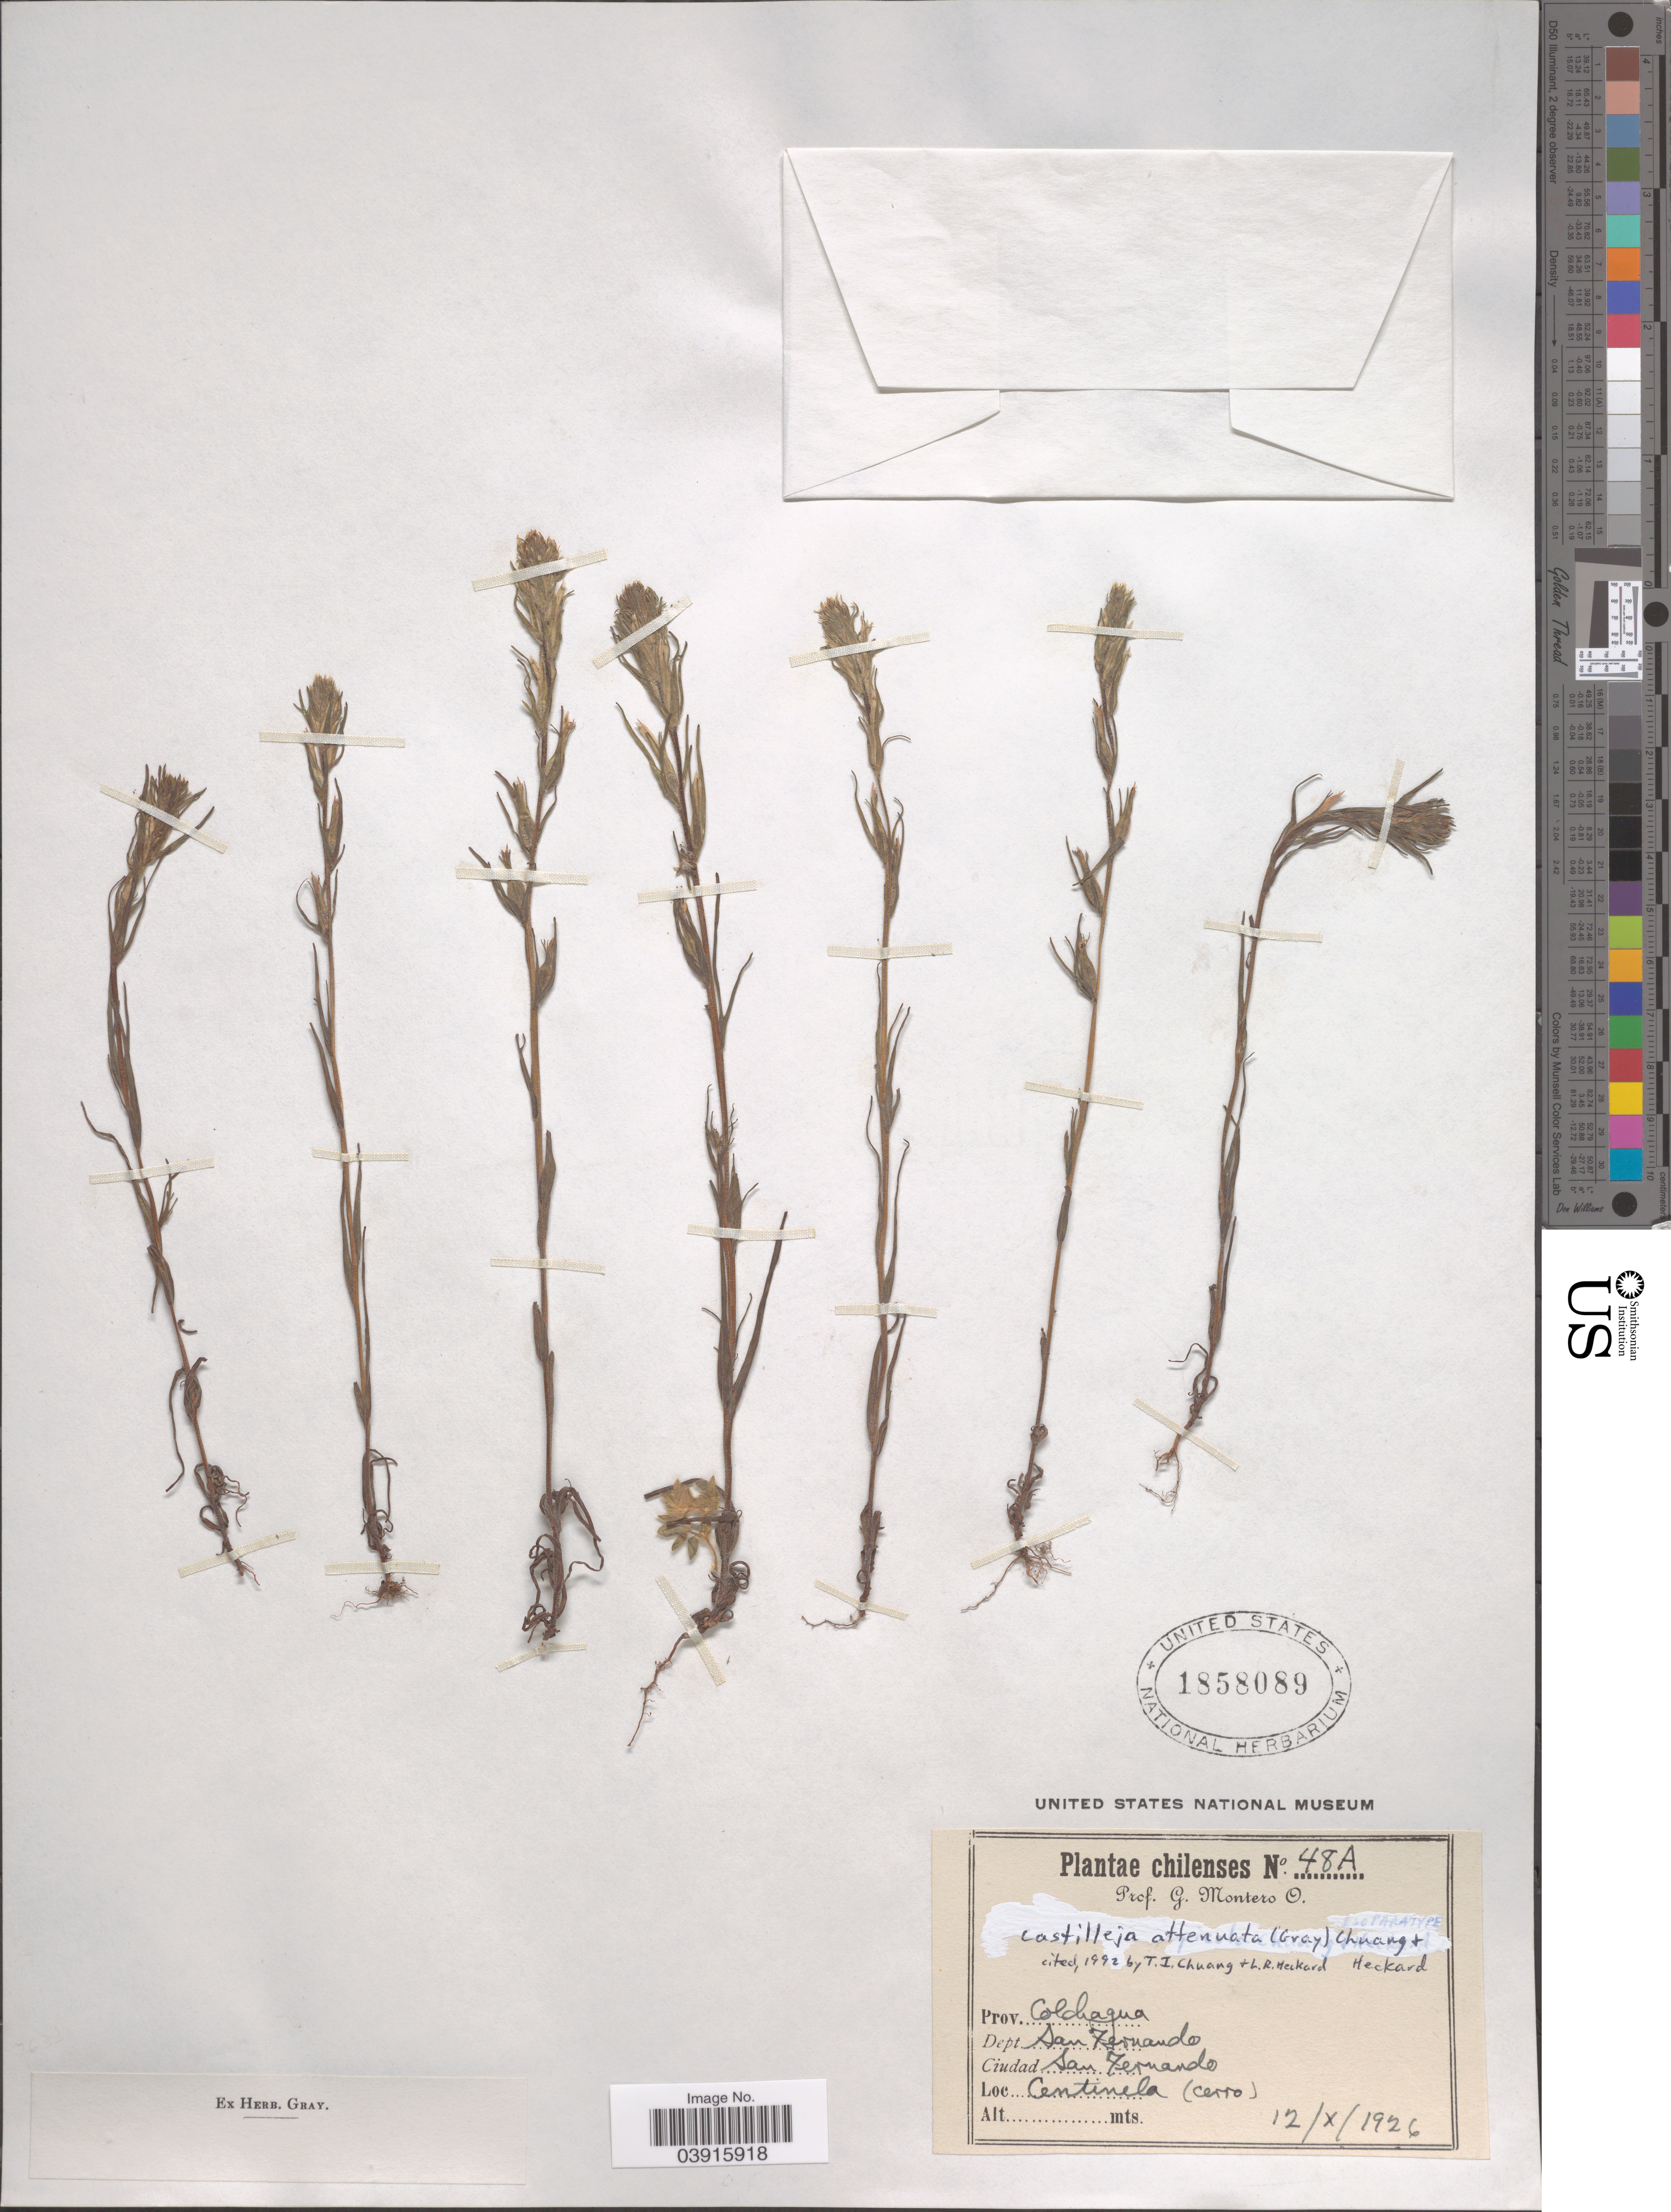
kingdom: Plantae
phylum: Tracheophyta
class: Magnoliopsida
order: Lamiales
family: Orobanchaceae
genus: Castilleja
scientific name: Castilleja attenuata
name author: (A. Gray) T.I. Chuang & Heckard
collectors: G. Montero O.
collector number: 48A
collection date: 1926-10-12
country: Chile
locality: Prov. Colchagua. Dept San Fernando. Ciudad San Fernando. Centinela (cerro).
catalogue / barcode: US 1858089